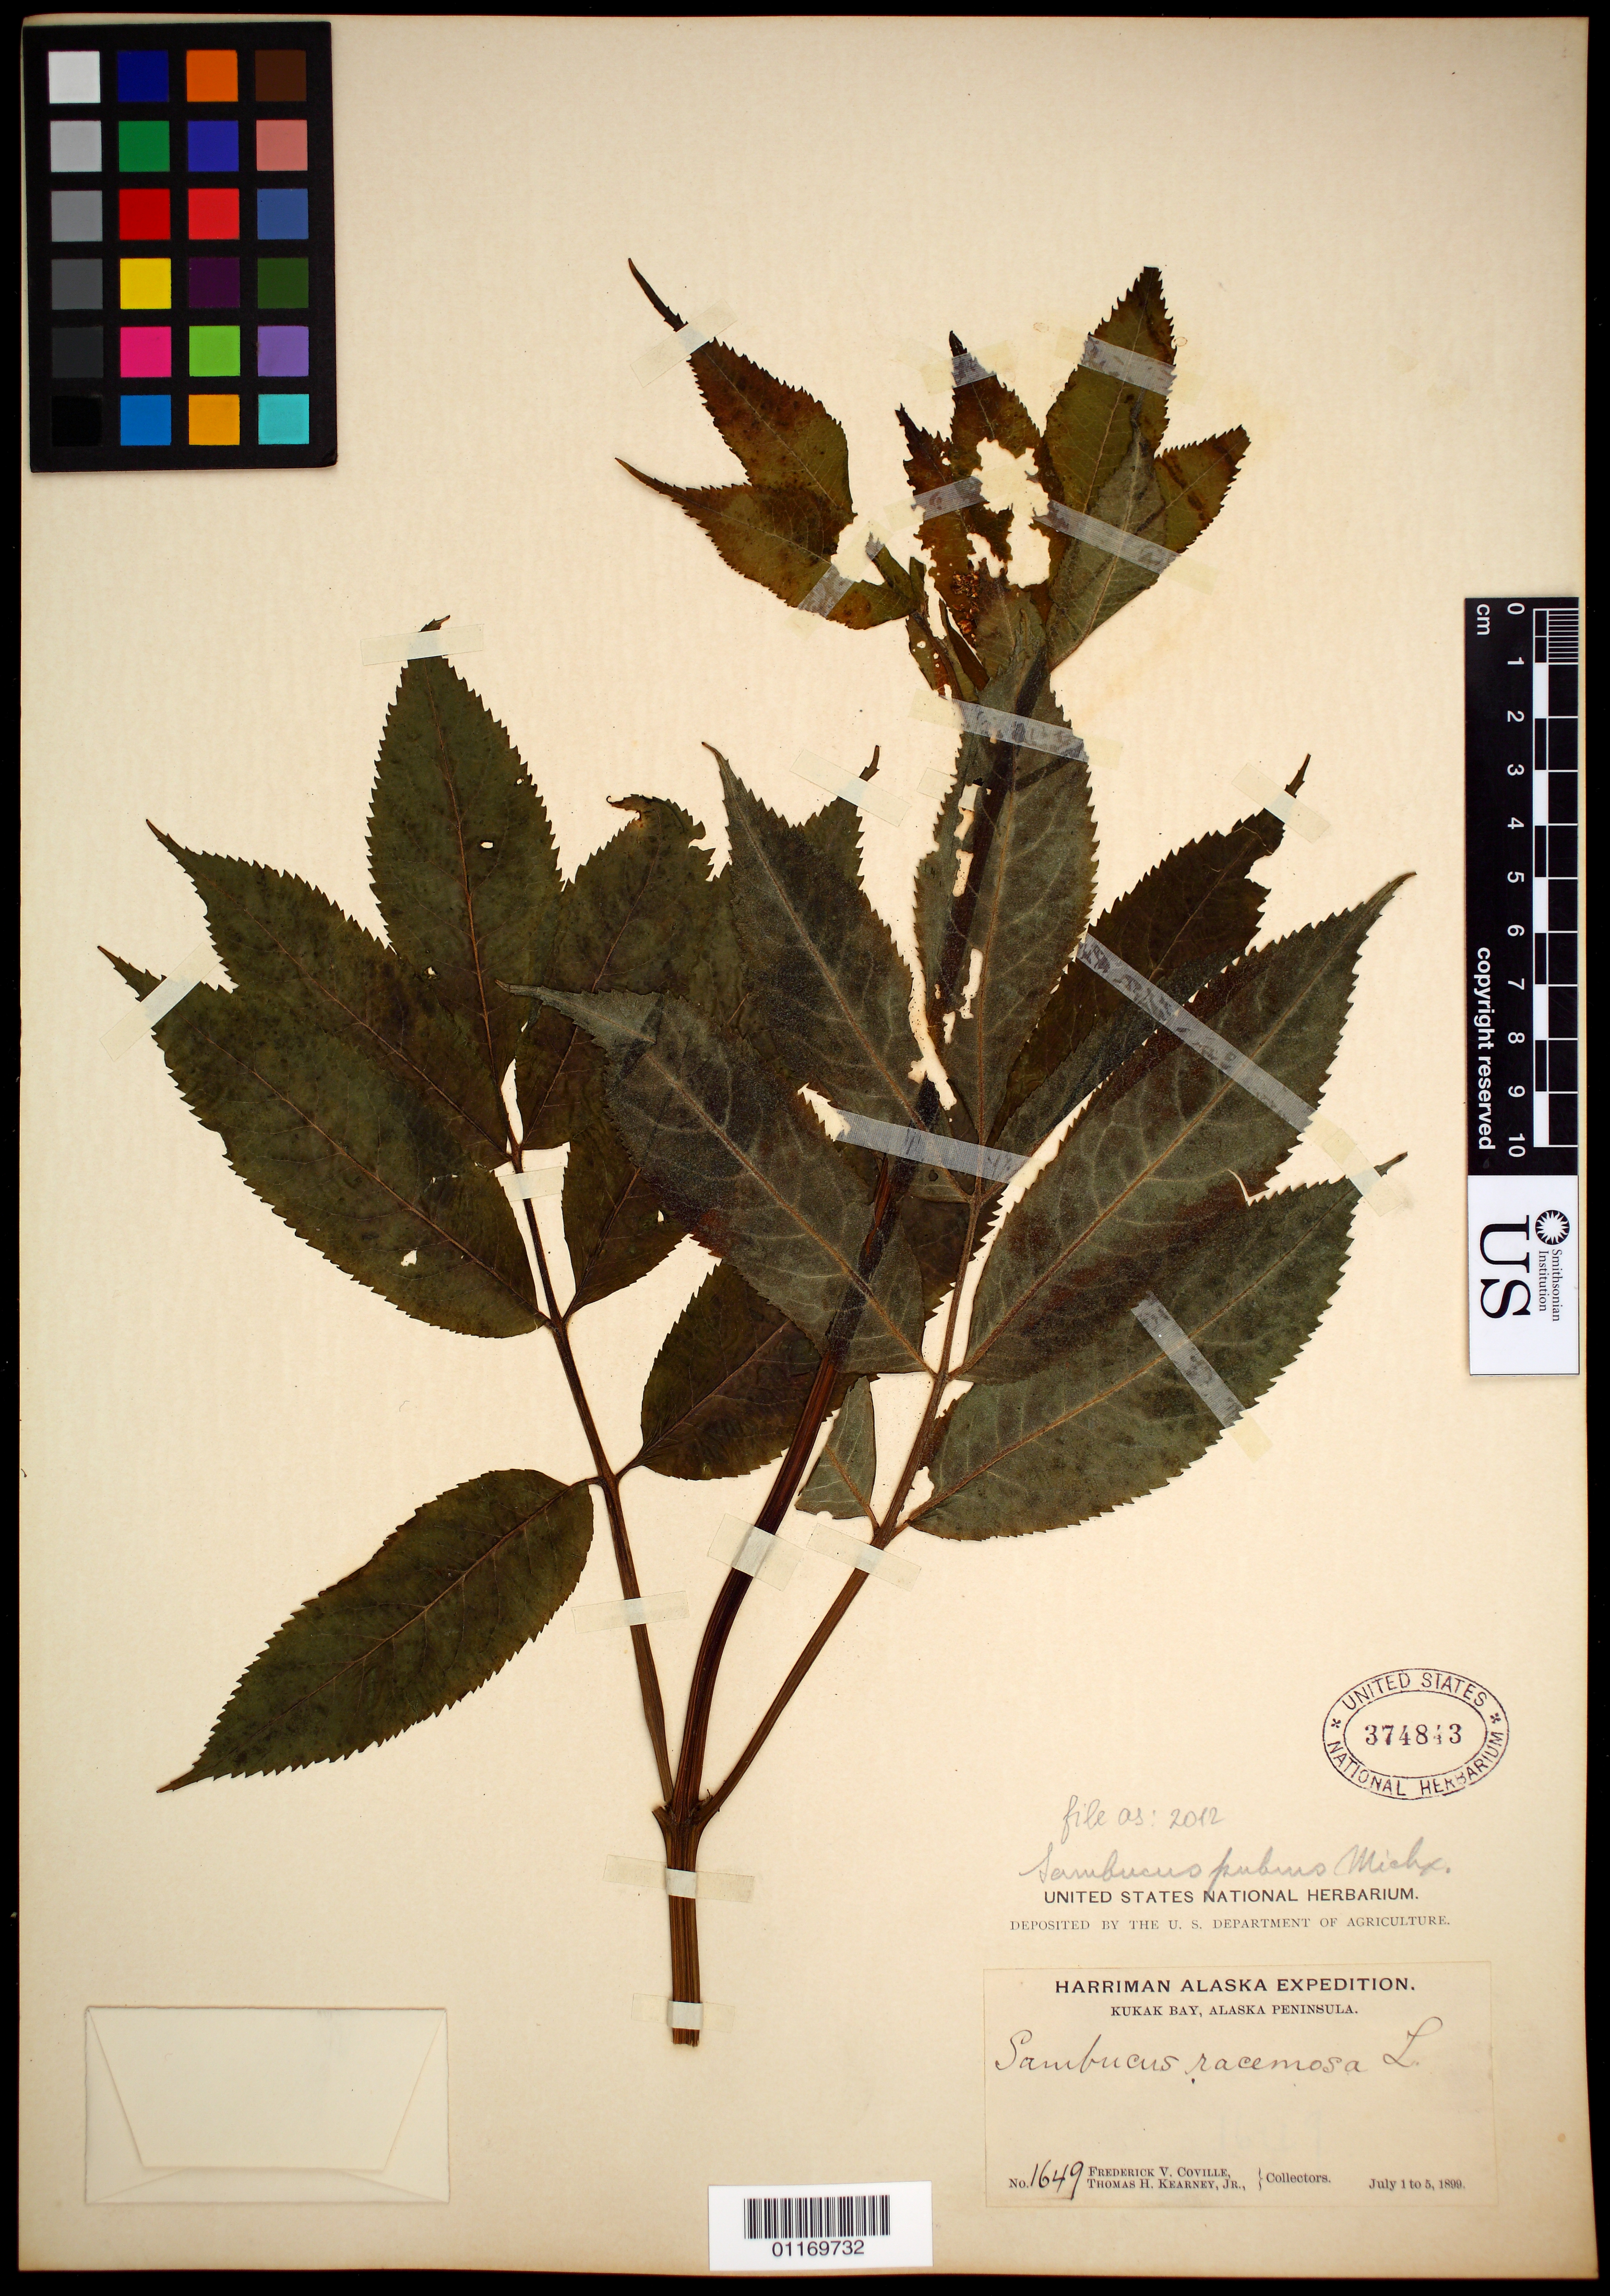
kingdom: Plantae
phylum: Tracheophyta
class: Magnoliopsida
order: Dipsacales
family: Viburnaceae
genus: Sambucus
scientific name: Sambucus pubens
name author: Michx.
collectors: F. V. Coville & T. H. Kearney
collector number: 1649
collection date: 1899-07-01/1899-07-05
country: United States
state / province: Alaska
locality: Kukak Bay, Alaska Peninsula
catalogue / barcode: US 374843